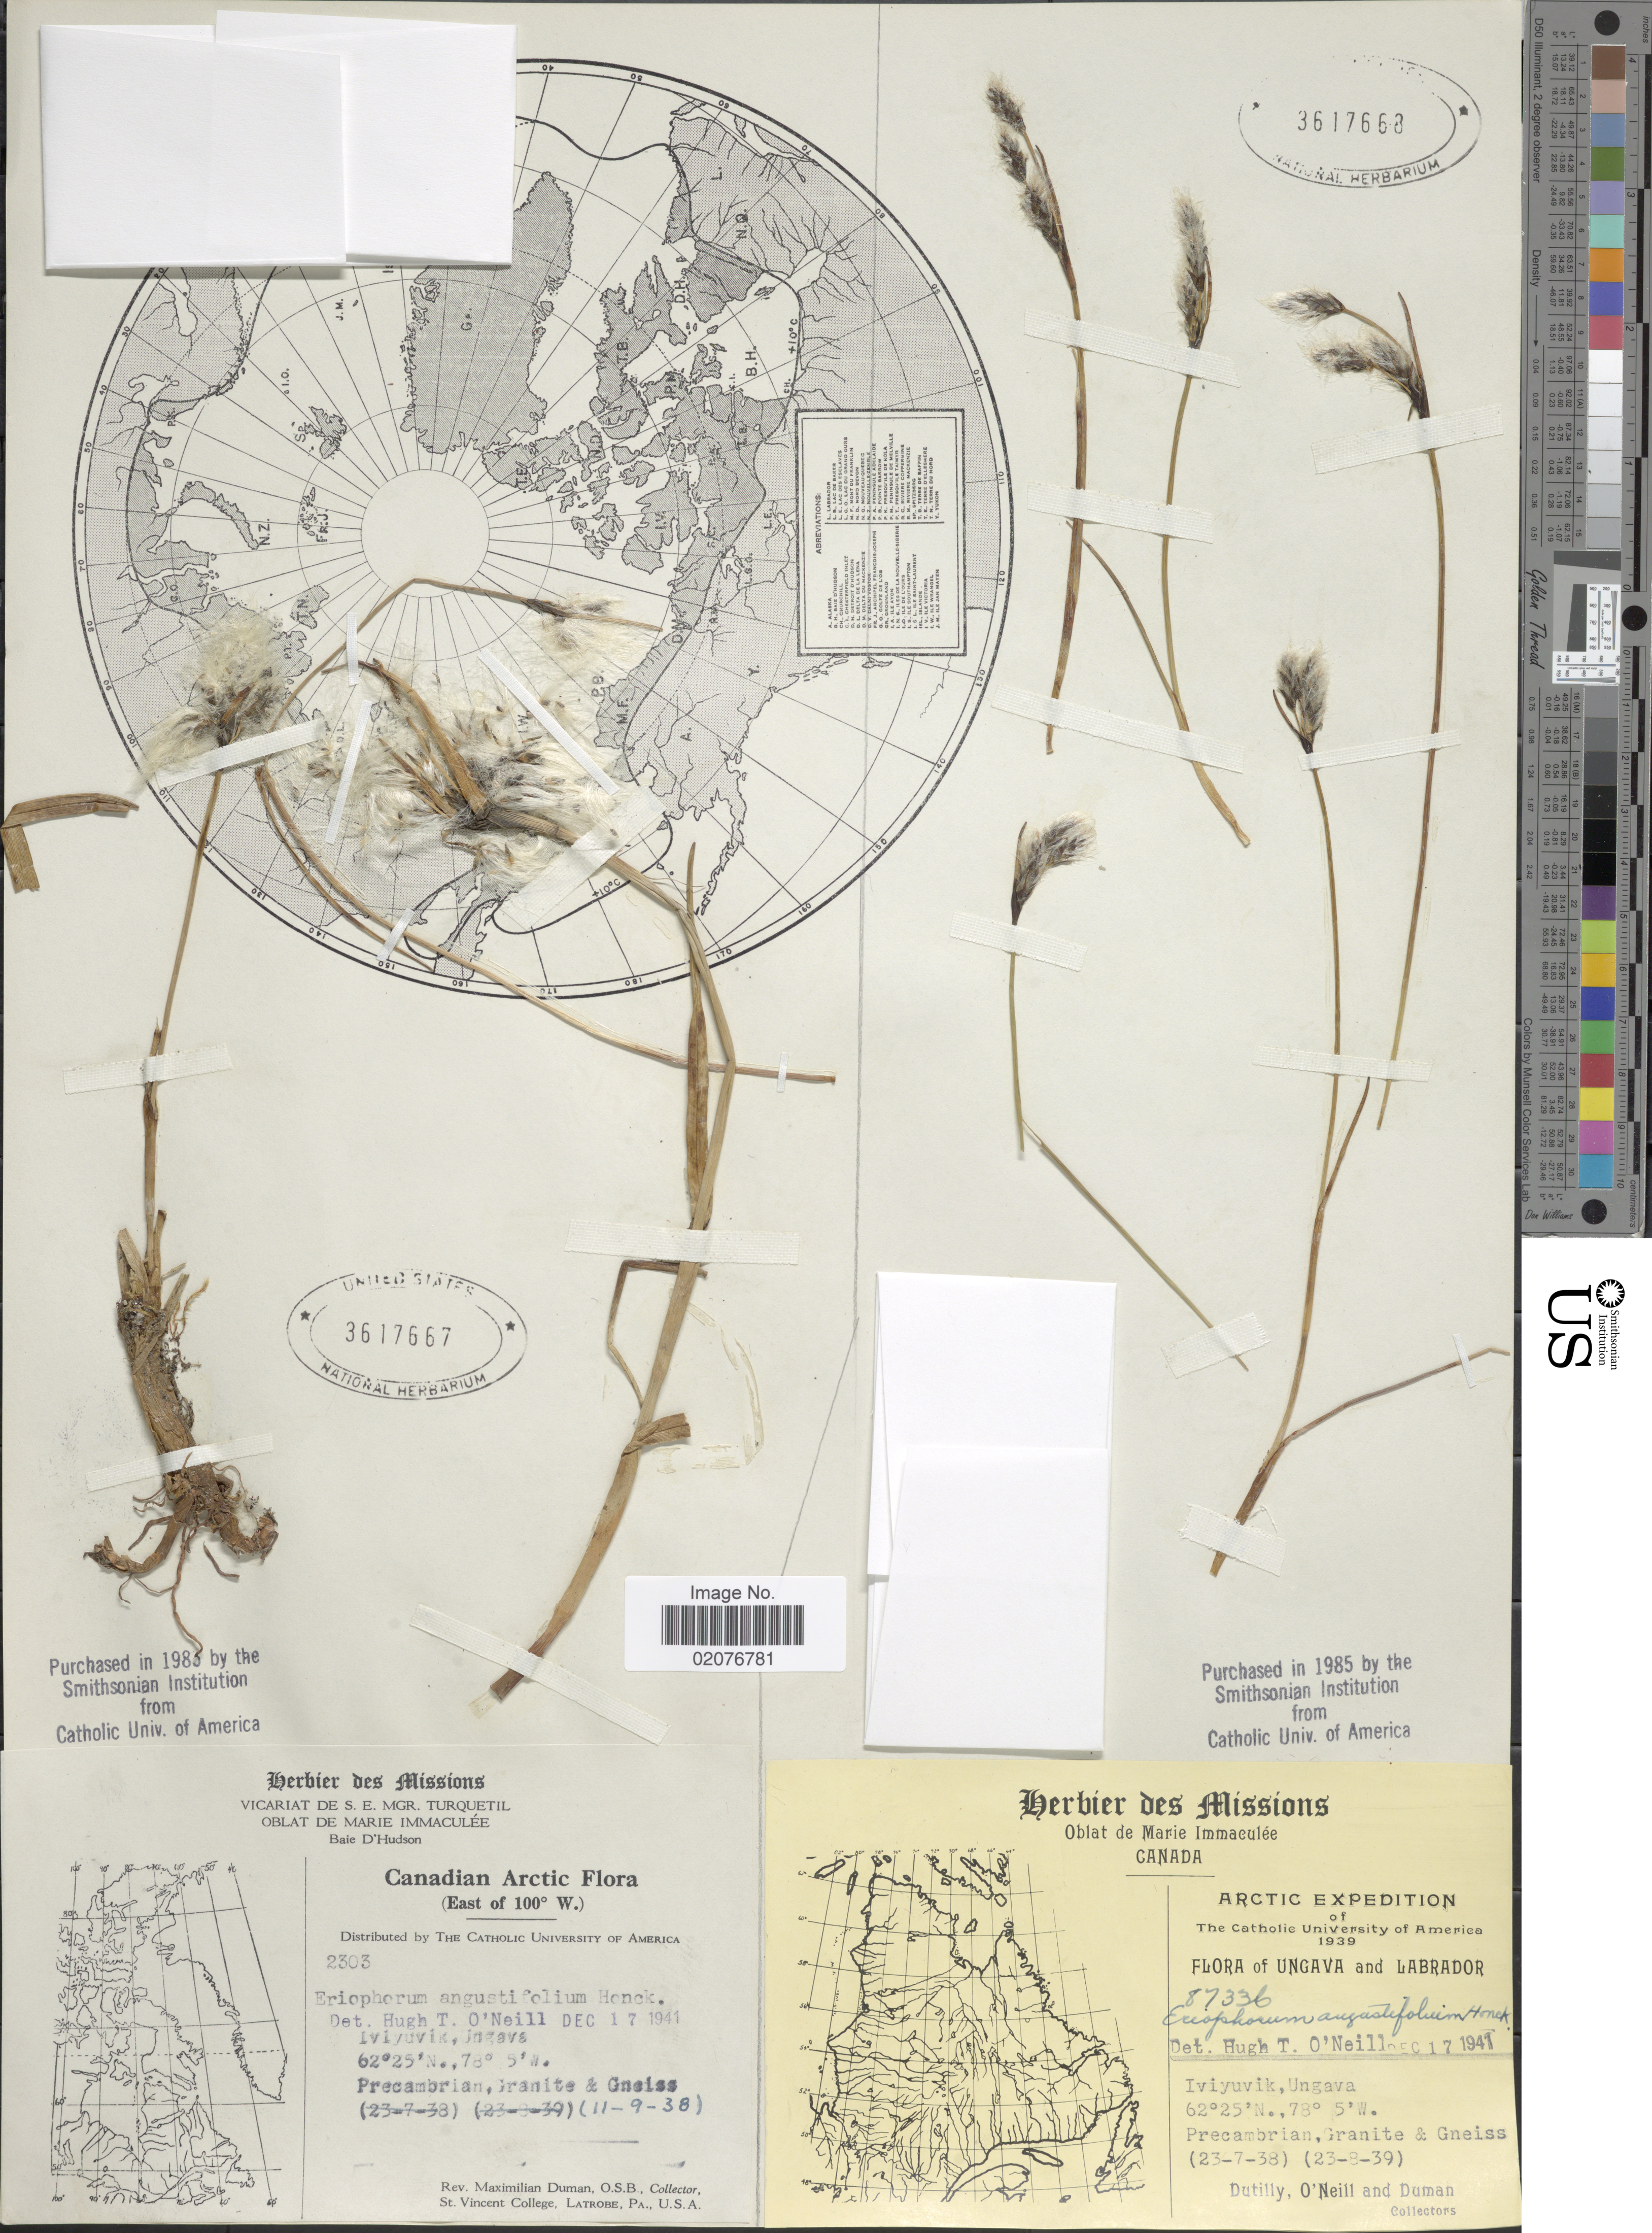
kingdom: Plantae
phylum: Tracheophyta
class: Liliopsida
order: Poales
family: Cyperaceae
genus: Eriophorum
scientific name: Eriophorum angustifolium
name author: Honck.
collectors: M. Duman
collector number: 2303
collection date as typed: Transcribed d/m/y: 11/9/38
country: Canada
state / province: Quebec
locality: Canada Arctic (East of 100°W), Ivujivik, Ungava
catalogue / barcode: US 3617667